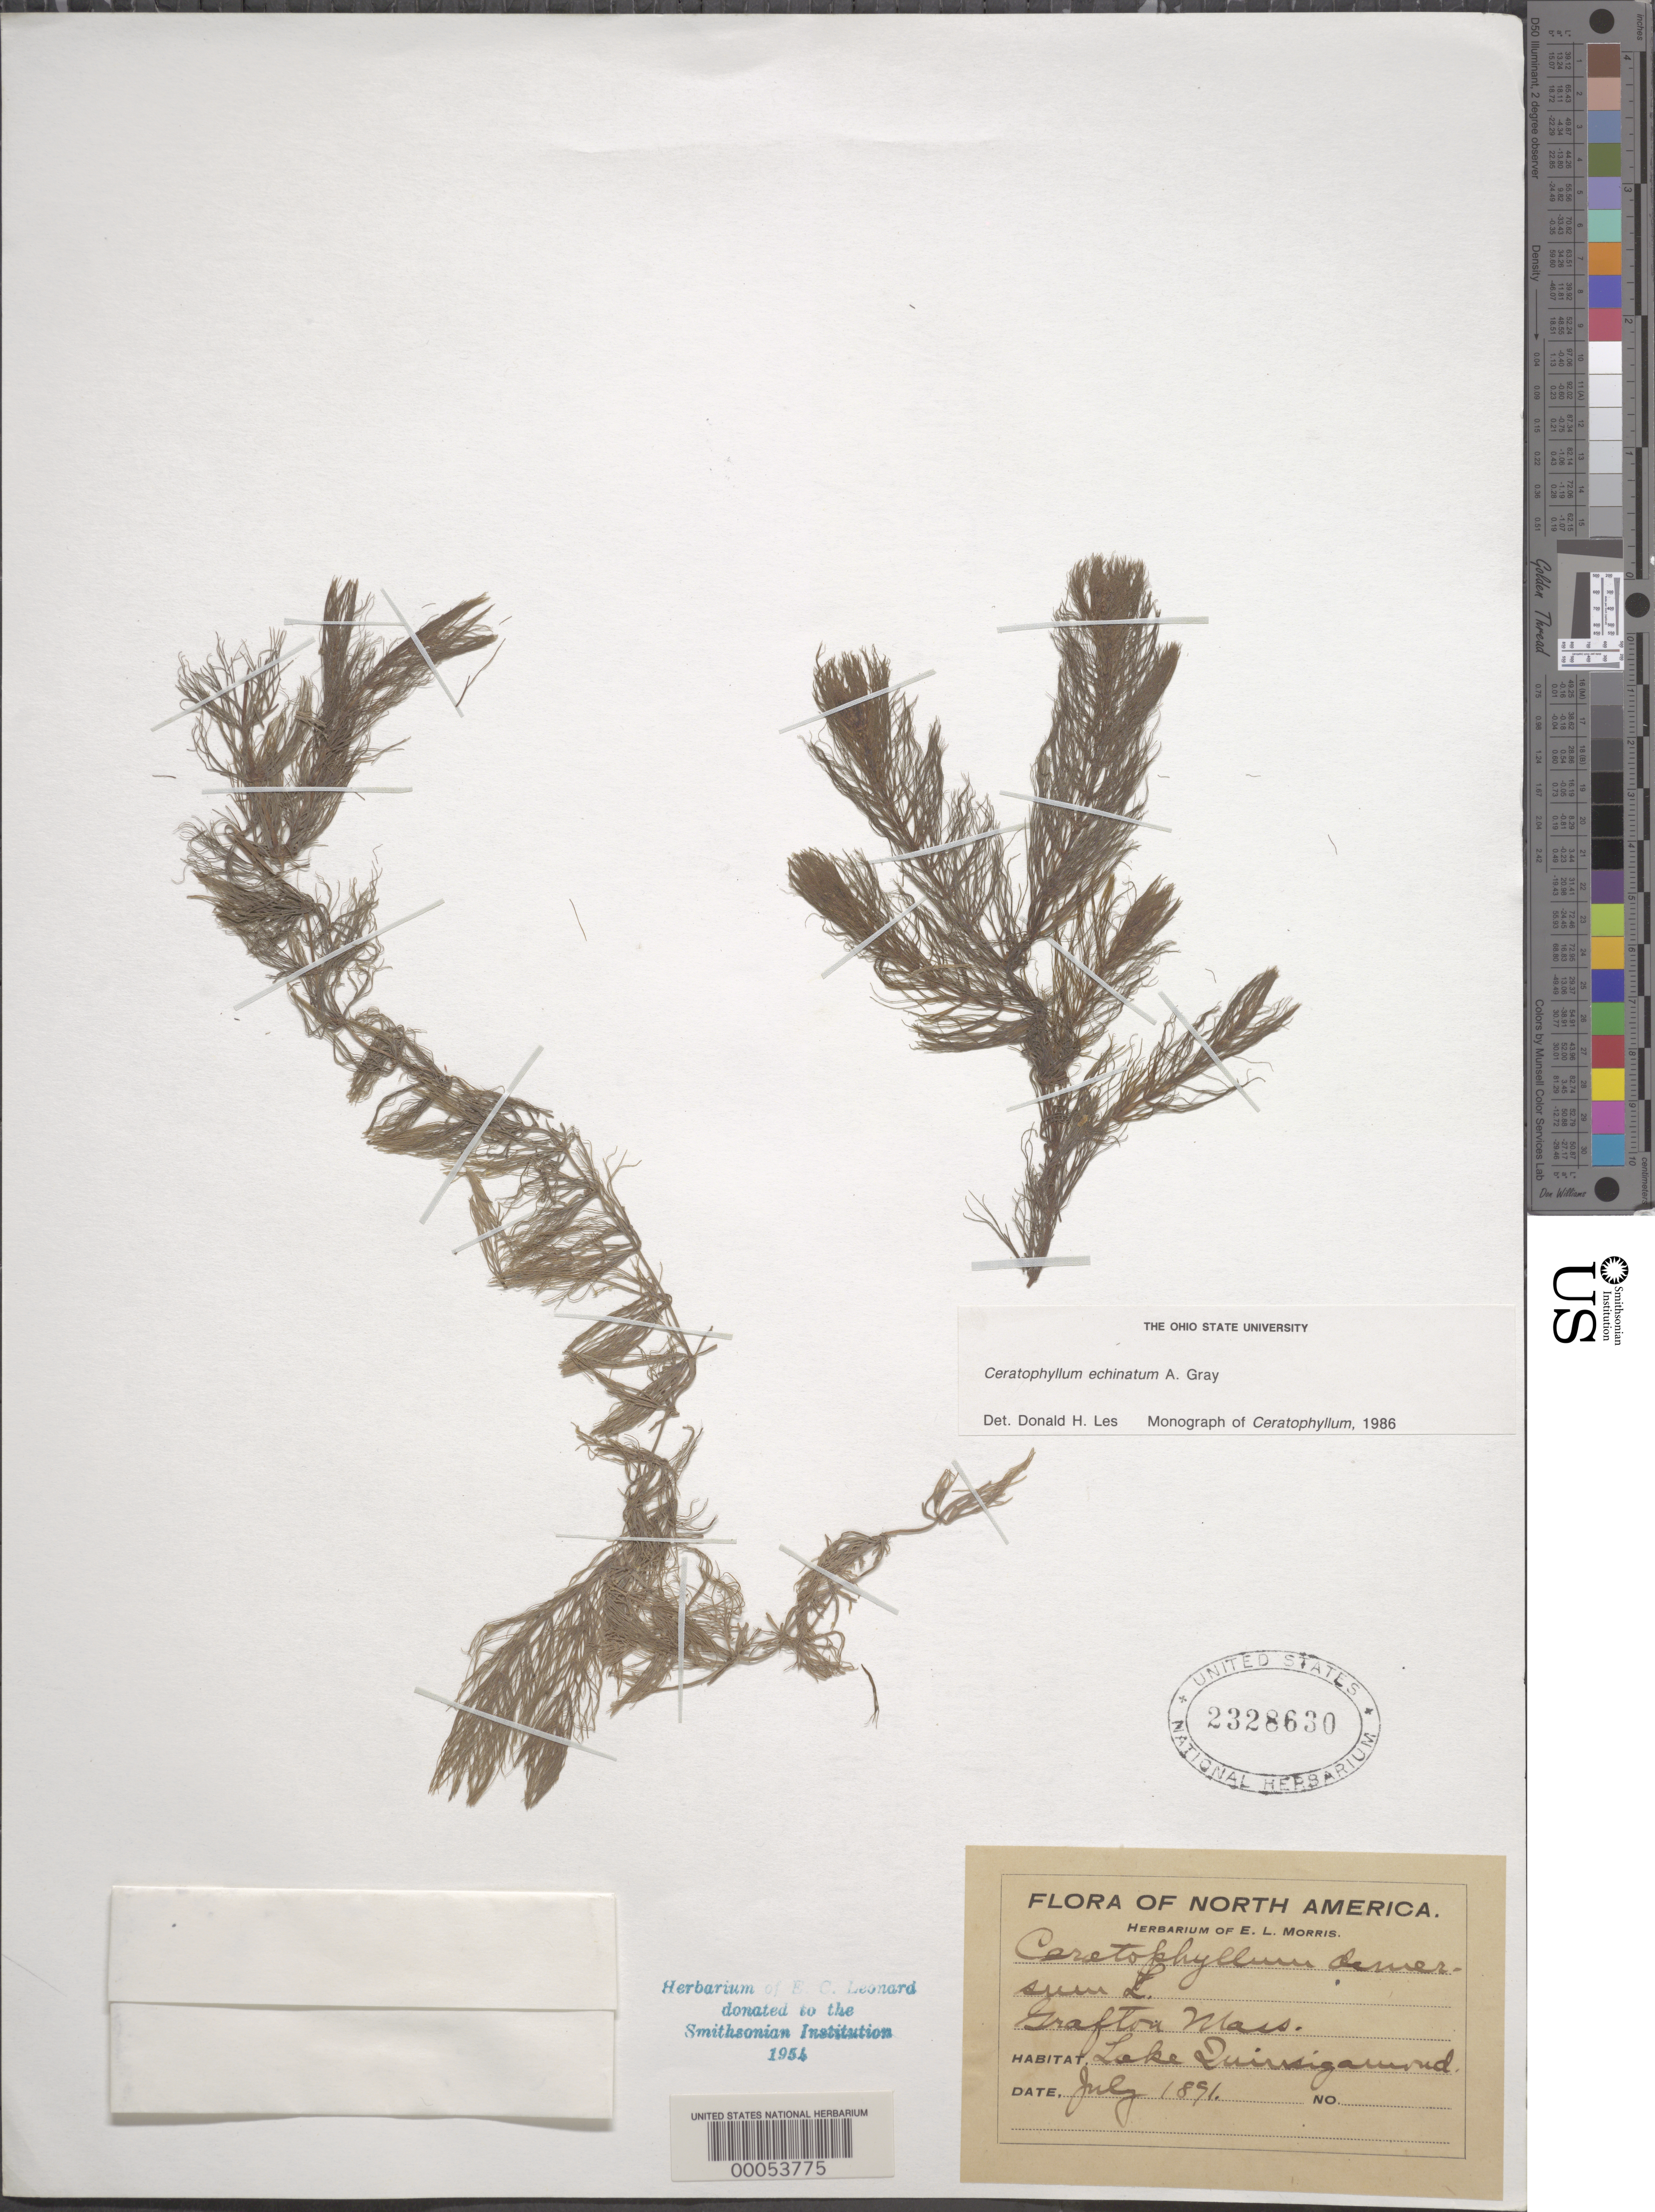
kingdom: Plantae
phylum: Tracheophyta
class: Magnoliopsida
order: Ceratophyllales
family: Ceratophyllaceae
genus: Ceratophyllum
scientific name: Ceratophyllum demersum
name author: L.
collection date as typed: Jul 1891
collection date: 1891-07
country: United States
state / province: Massachusetts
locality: Grafton, lake quinsigamond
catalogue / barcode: US 2328630